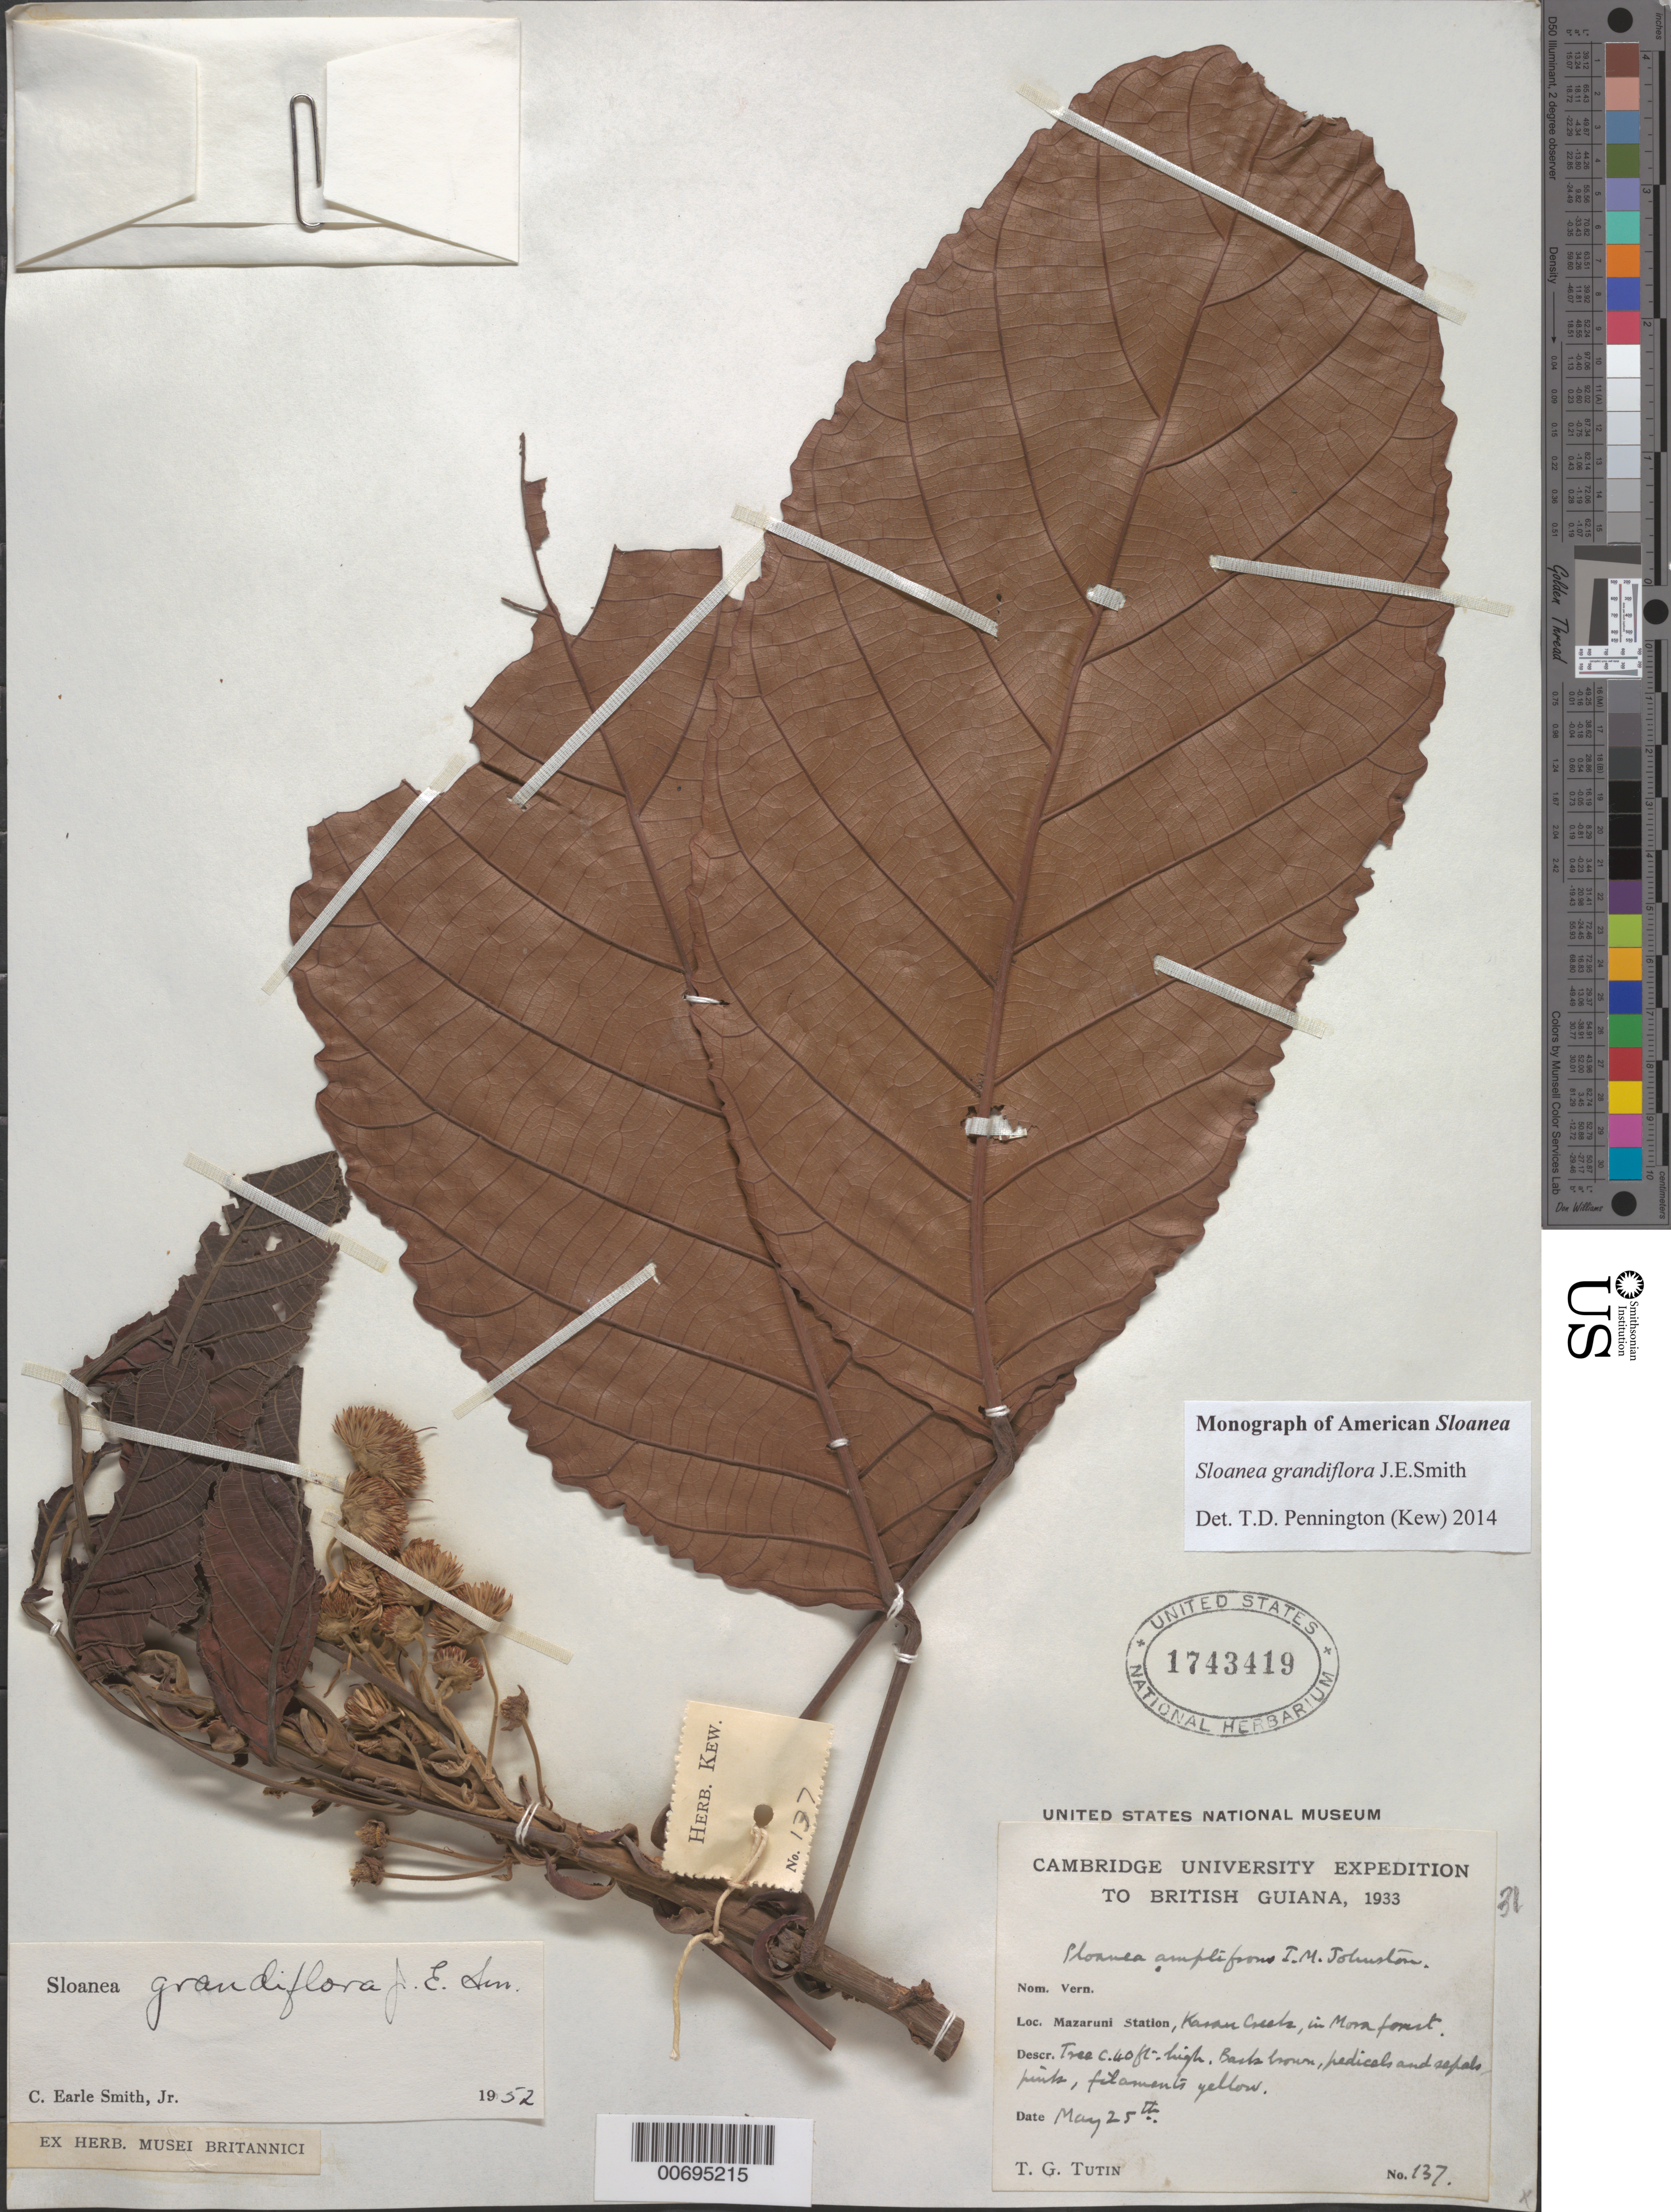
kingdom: Plantae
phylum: Tracheophyta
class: Magnoliopsida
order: Oxalidales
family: Elaeocarpaceae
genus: Sloanea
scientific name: Sloanea grandiflora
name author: Sm.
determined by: Pennington, T. D., (K)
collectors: T. G. Tutin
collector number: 137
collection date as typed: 25-May-33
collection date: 1933-05-25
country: Guyana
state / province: Cuyuni-Mazaruni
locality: Mazaruni Station, Karau Creek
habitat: Mora forest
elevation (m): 30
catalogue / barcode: US 1743419